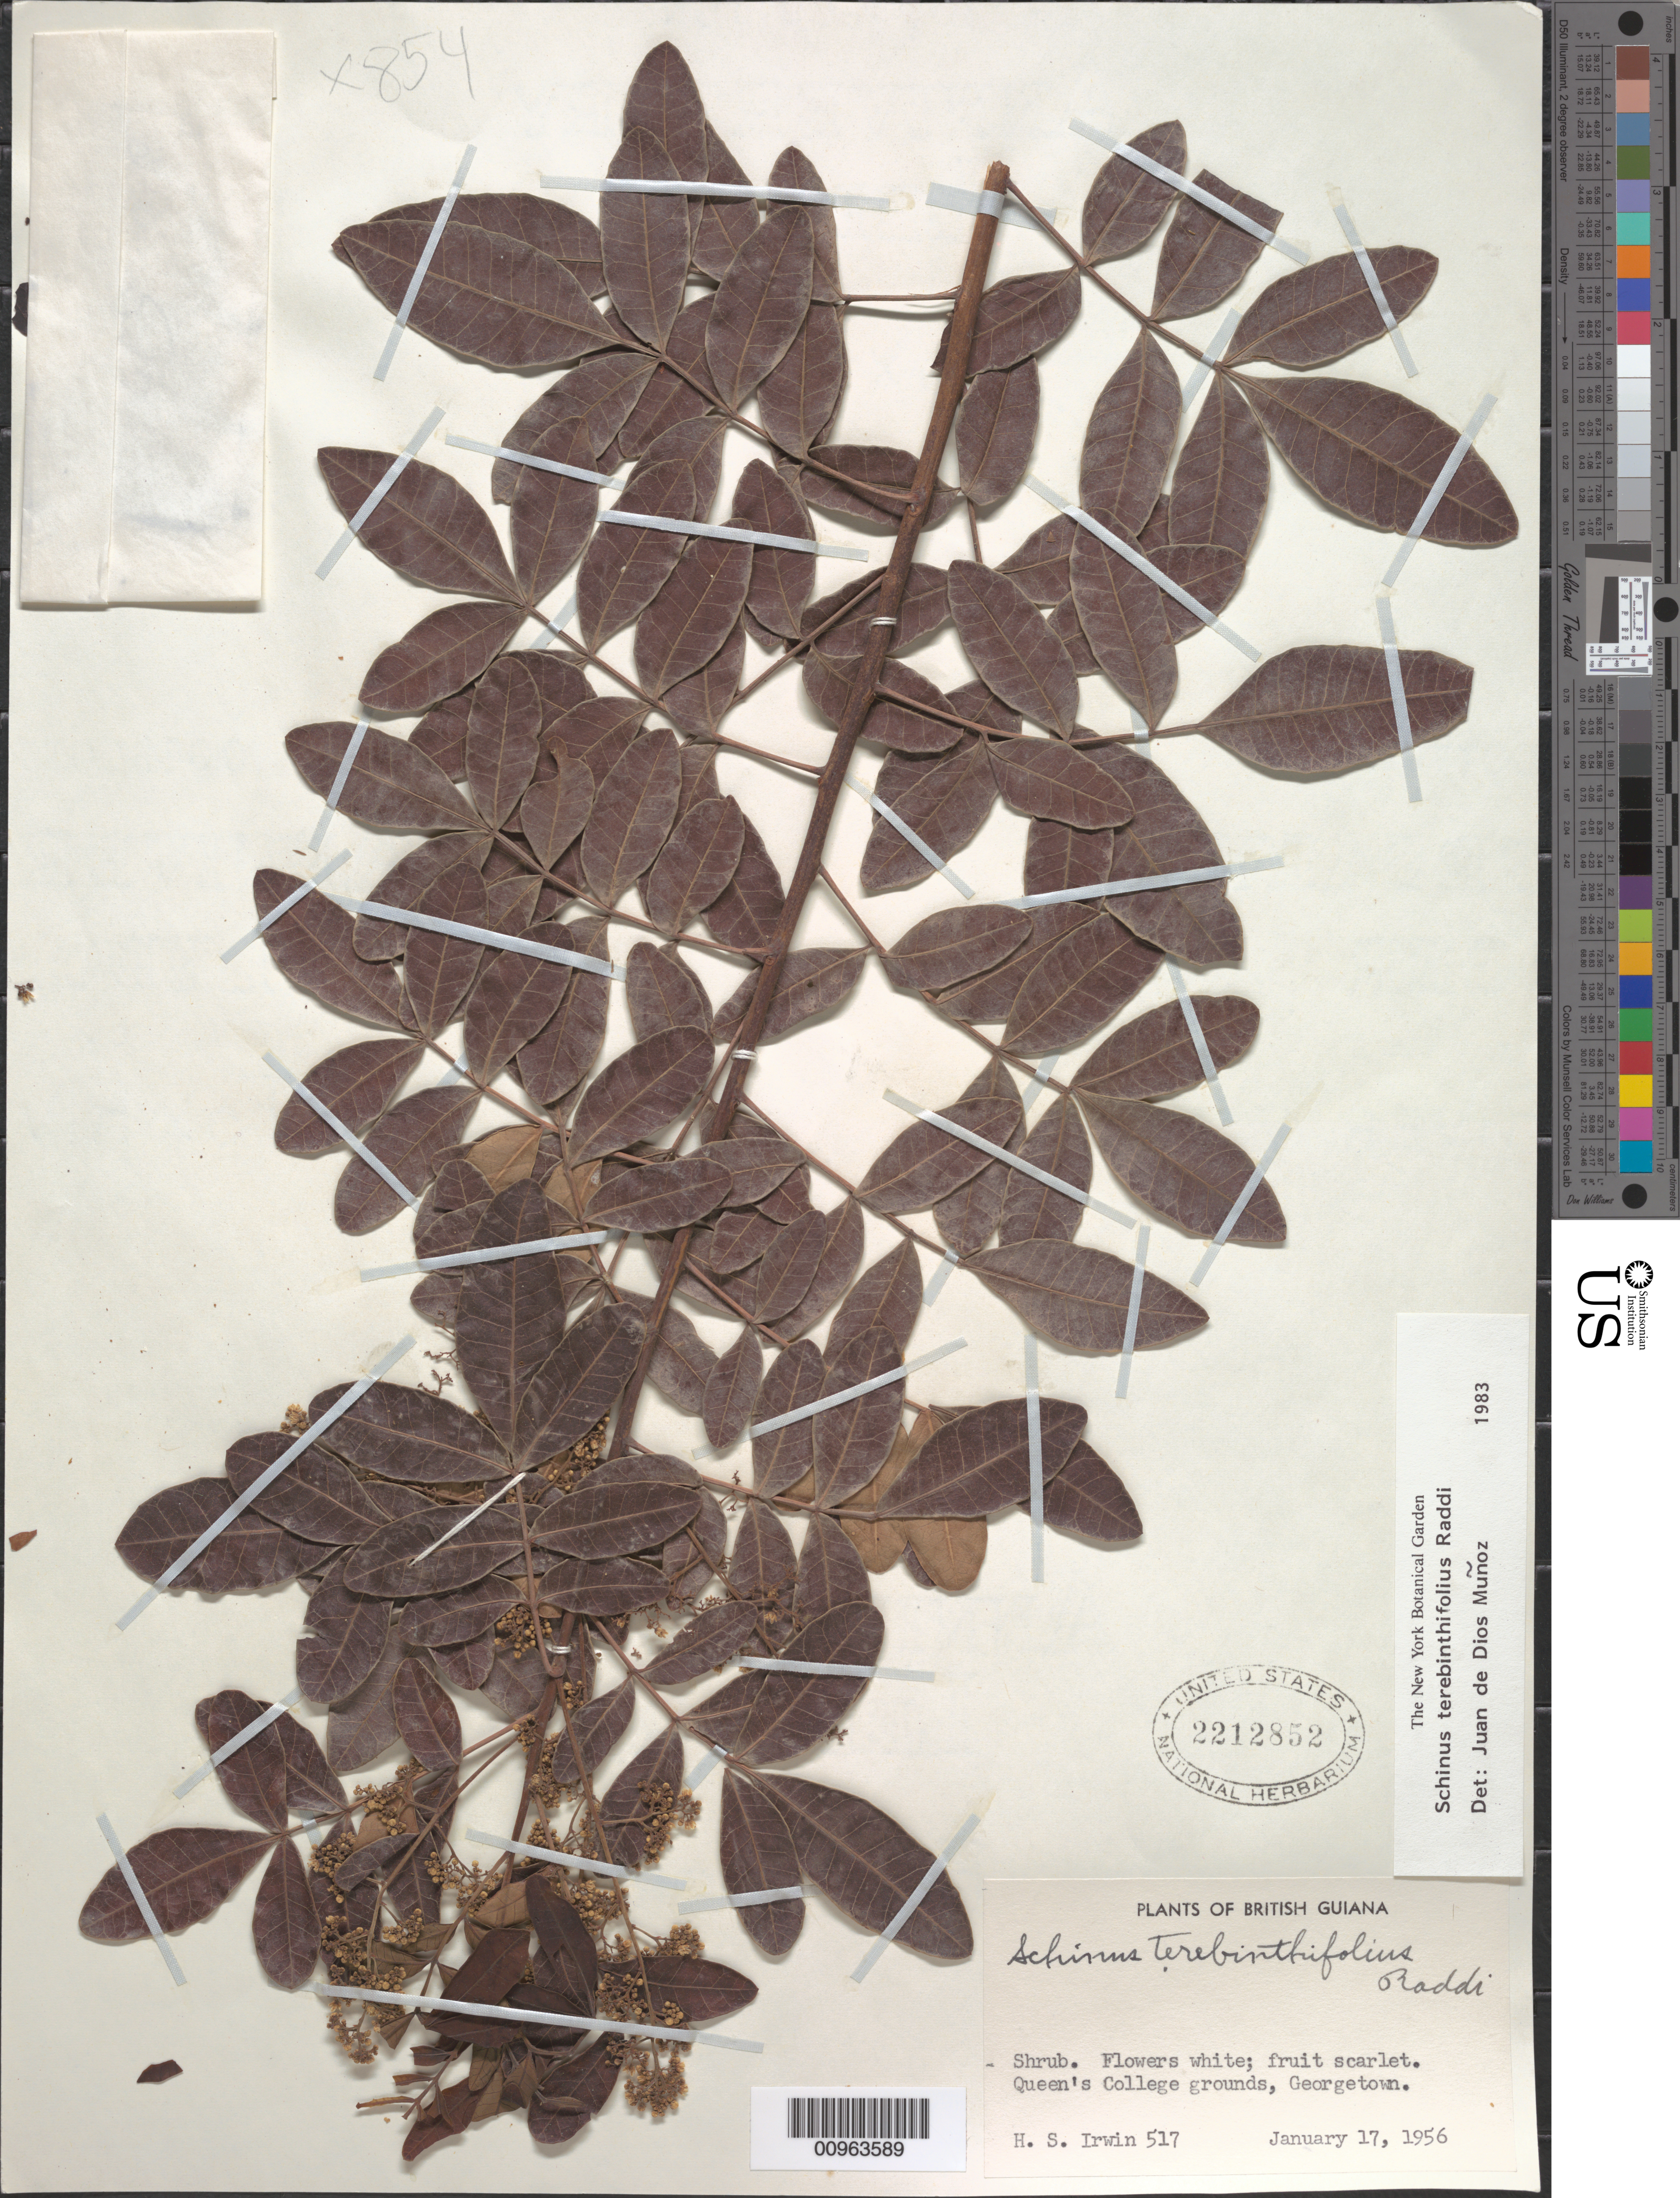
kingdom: Plantae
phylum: Tracheophyta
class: Magnoliopsida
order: Sapindales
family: Anacardiaceae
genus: Schinus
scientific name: Schinus terebinthifolia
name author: Raddi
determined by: De Munoz, J. Dios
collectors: H. Irwin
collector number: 517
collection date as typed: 17-Jan-56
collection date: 1956-01-17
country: Guyana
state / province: Demerara-Mahaica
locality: Georgetown, Queen's College grounds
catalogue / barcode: US 2212852